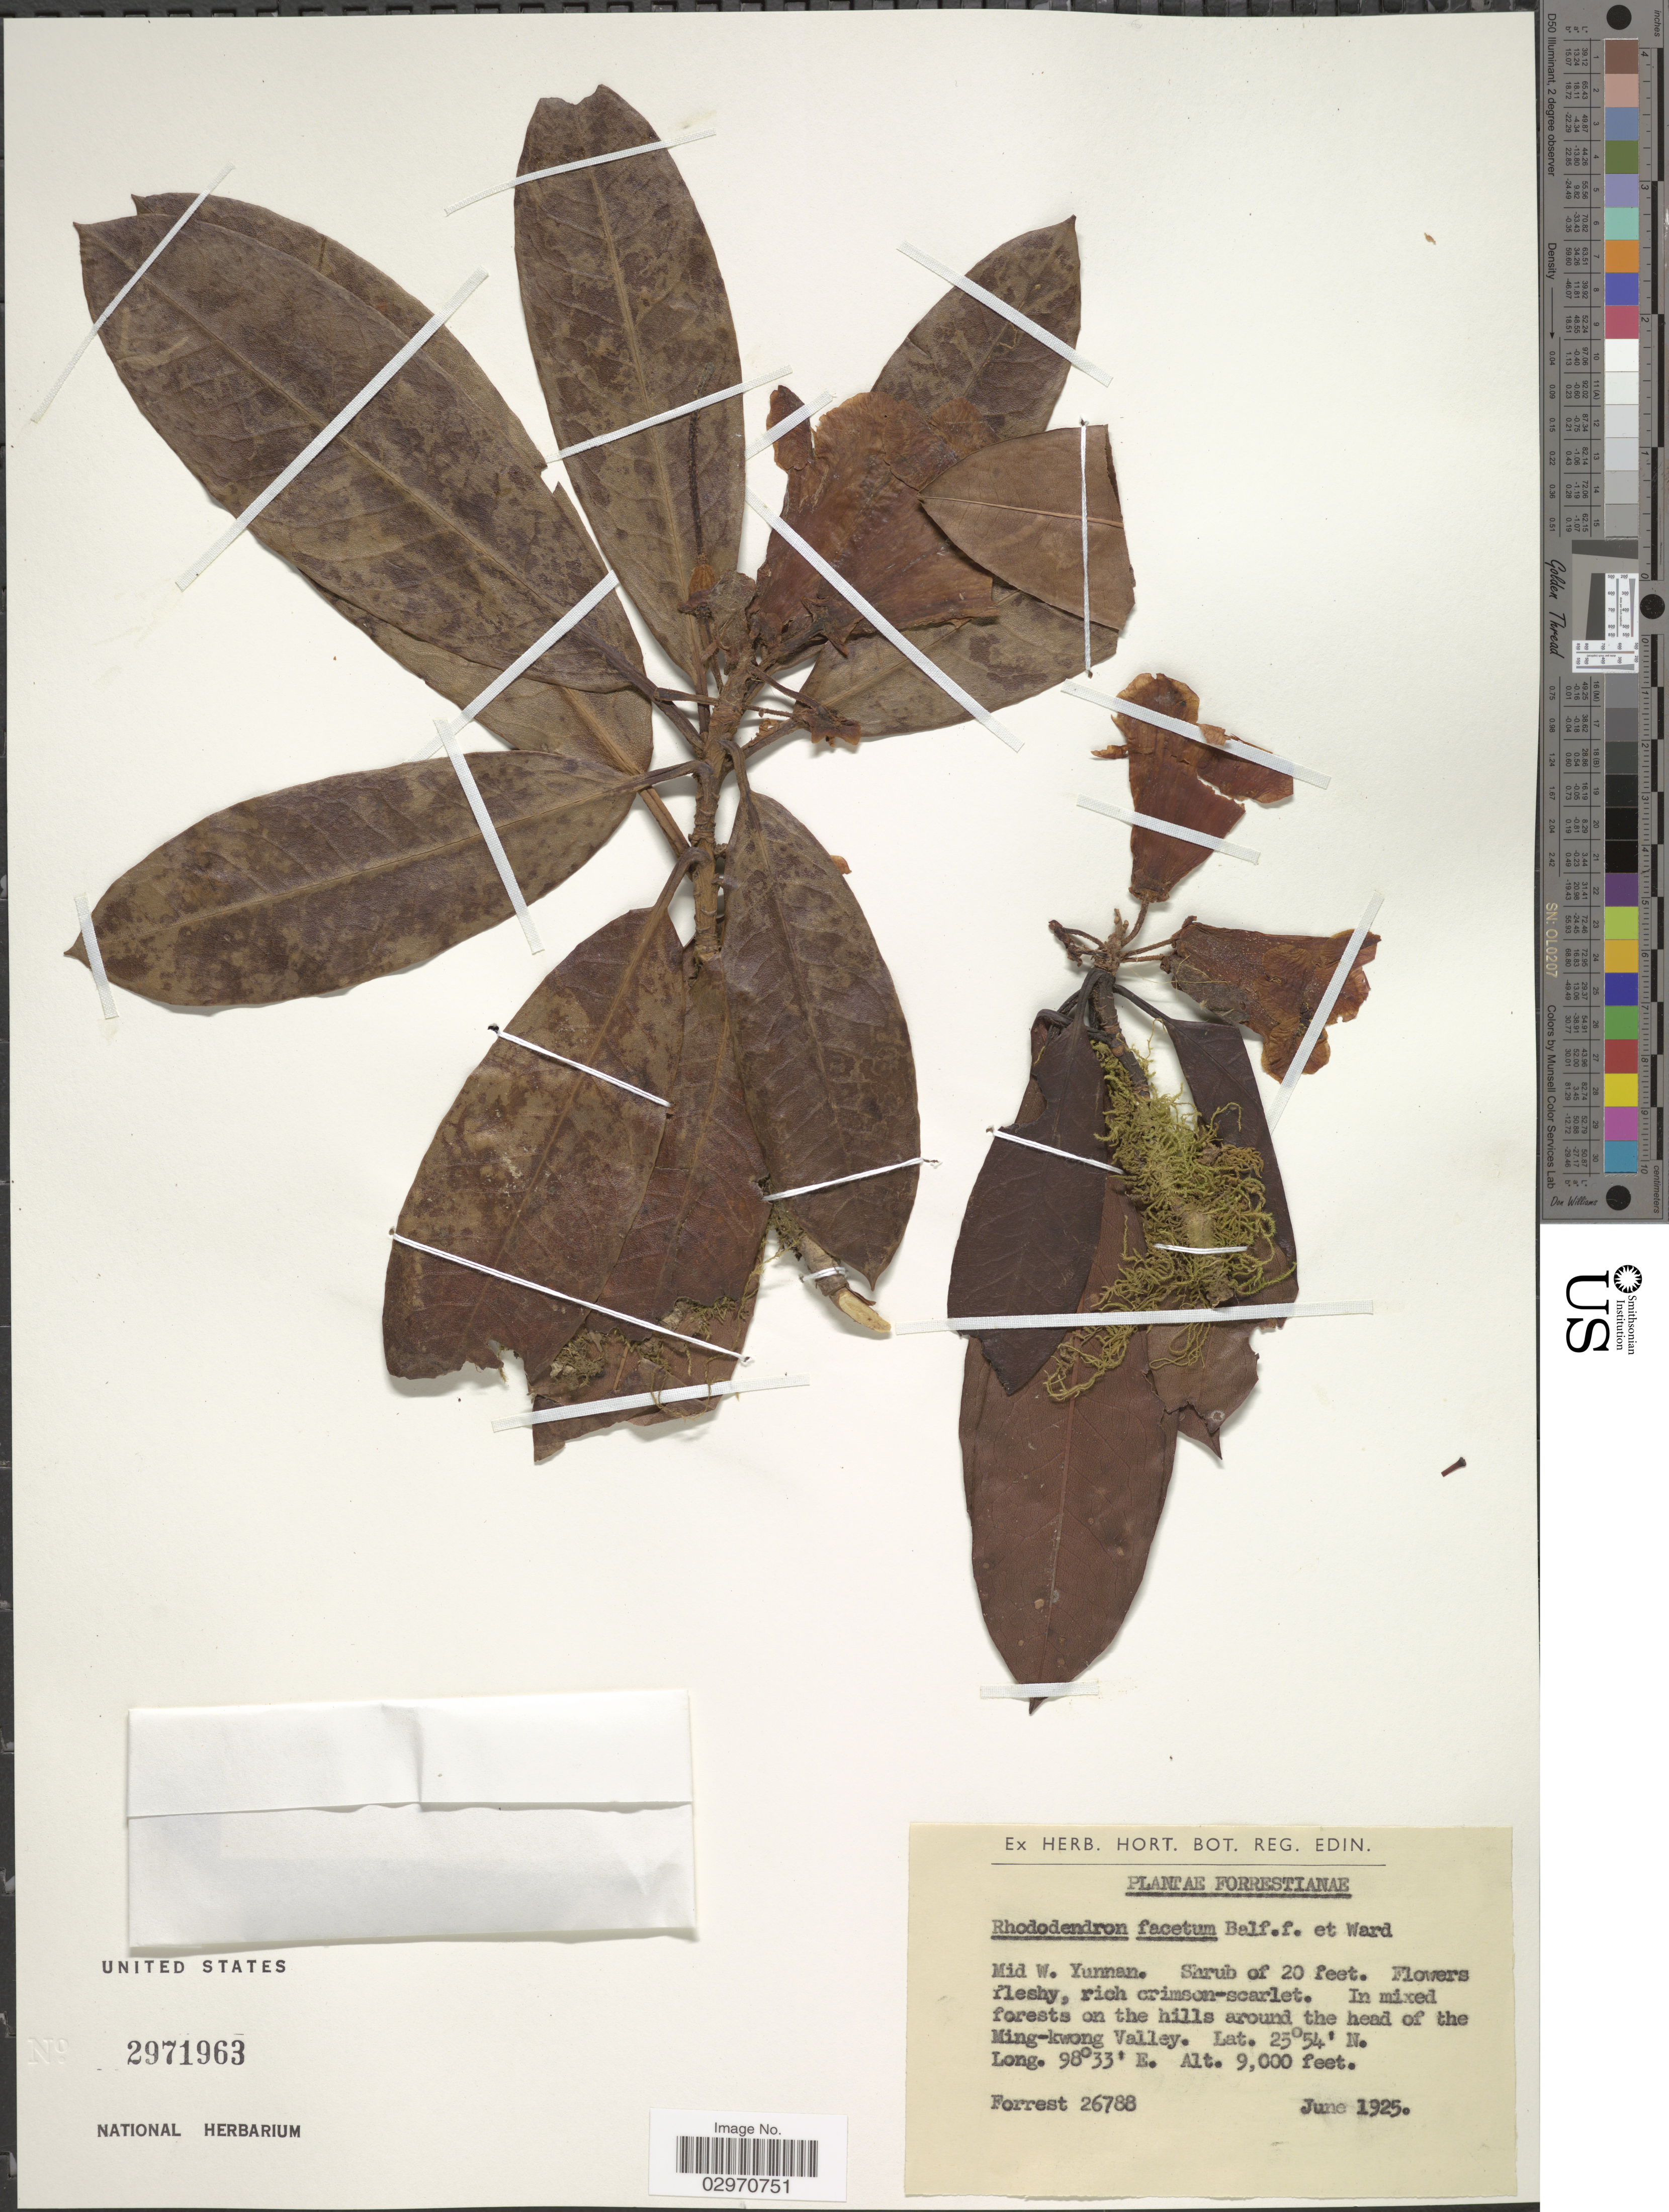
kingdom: Plantae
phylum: Tracheophyta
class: Magnoliopsida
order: Ericales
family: Ericaceae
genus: Rhododendron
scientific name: Rhododendron facetum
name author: Balf. f. & Ward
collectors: -. Forrest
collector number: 26788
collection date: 1925-06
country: China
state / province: Yunnan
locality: Mid W. Yunnan. On the hills around the head of the Ming-kwong Valley.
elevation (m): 2743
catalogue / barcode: US 2971963